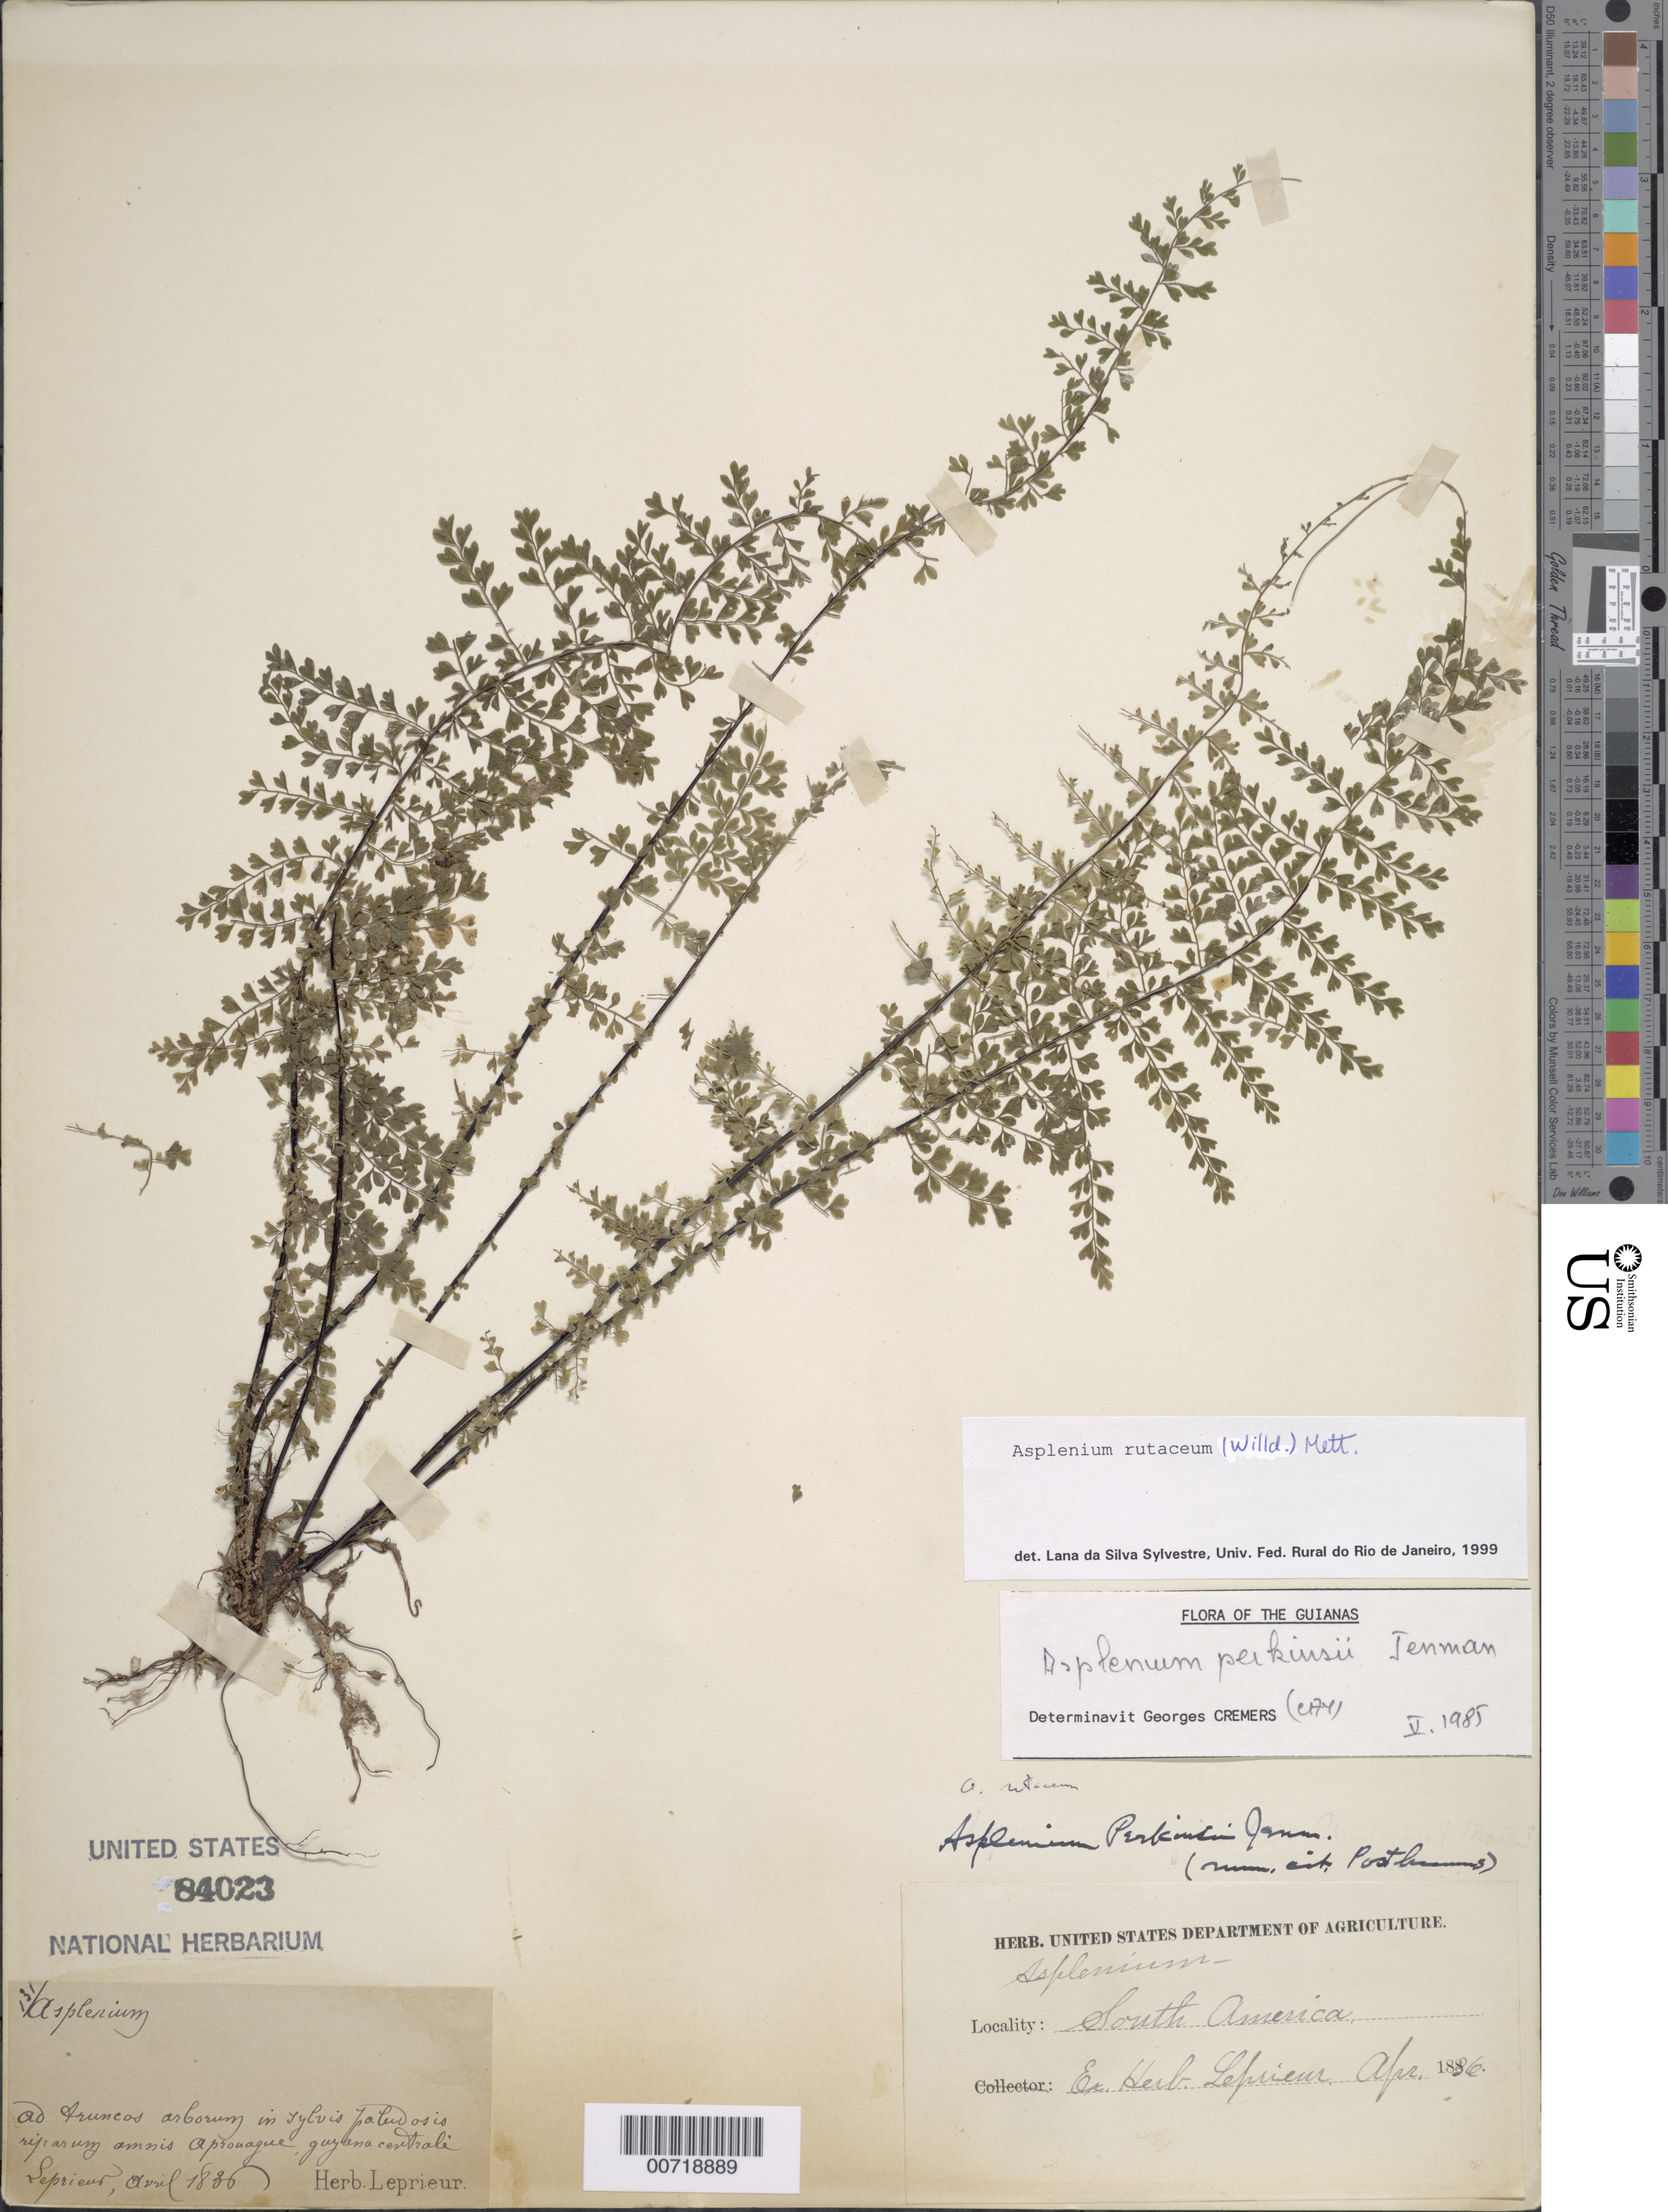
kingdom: Plantae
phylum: Tracheophyta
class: Polypodiopsida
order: Polypodiales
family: Aspleniaceae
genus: Asplenium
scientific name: Asplenium rutaceum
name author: (Willd.) Mett.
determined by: Sylvestre, L. da Silva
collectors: F. M. R. Leprieur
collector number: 131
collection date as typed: April 1836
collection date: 1836-04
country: French Guiana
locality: Aprouague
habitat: Ad truncos arborum in sylvis paludosis riparum amnis Aprouague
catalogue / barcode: US 84023